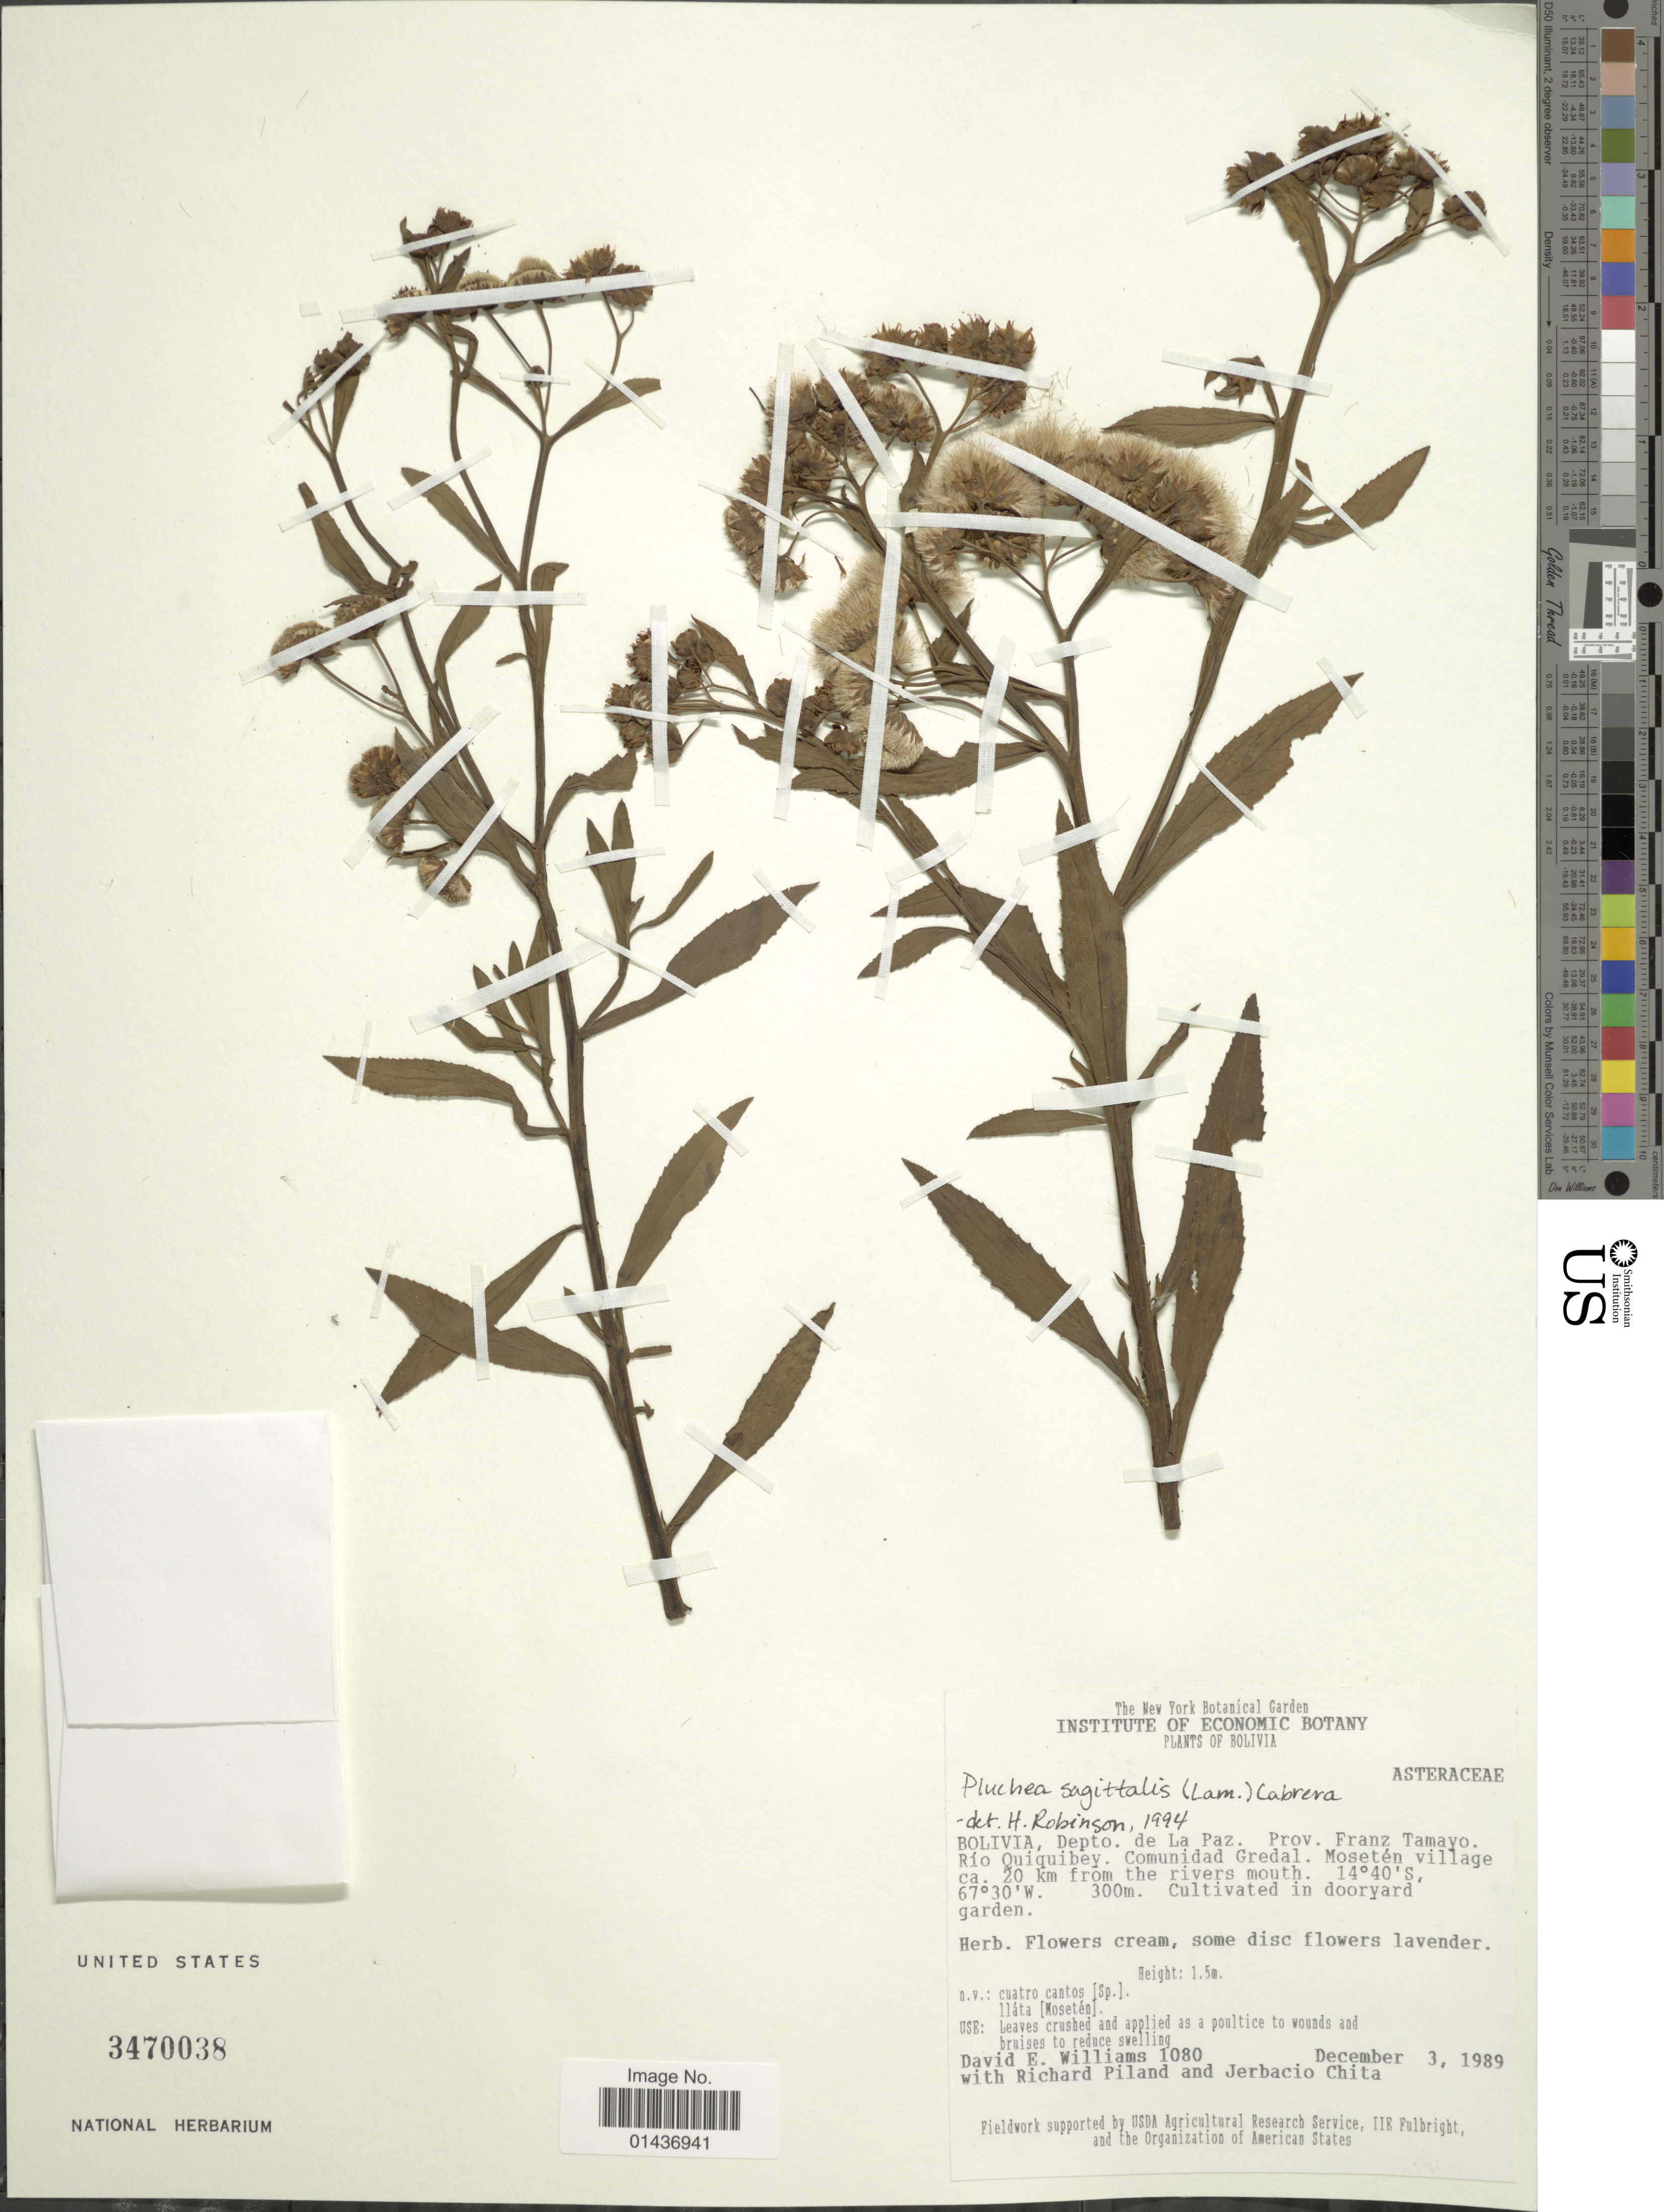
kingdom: Plantae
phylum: Tracheophyta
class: Magnoliopsida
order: Asterales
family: Asteraceae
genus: Pluchea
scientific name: Pluchea suaveolens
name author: (Vell.) Kuntze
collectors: D. E. Williams, R. Piland & J. Chita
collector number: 1080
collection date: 1989-12-03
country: Bolivia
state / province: La Paz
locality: Depto. La Paz, Prov. Franz Tamayo, Rio Quiquibey, Comunidad Gredal, Moseten village 20 km from the rivers mouth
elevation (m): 300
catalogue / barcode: US 3470038